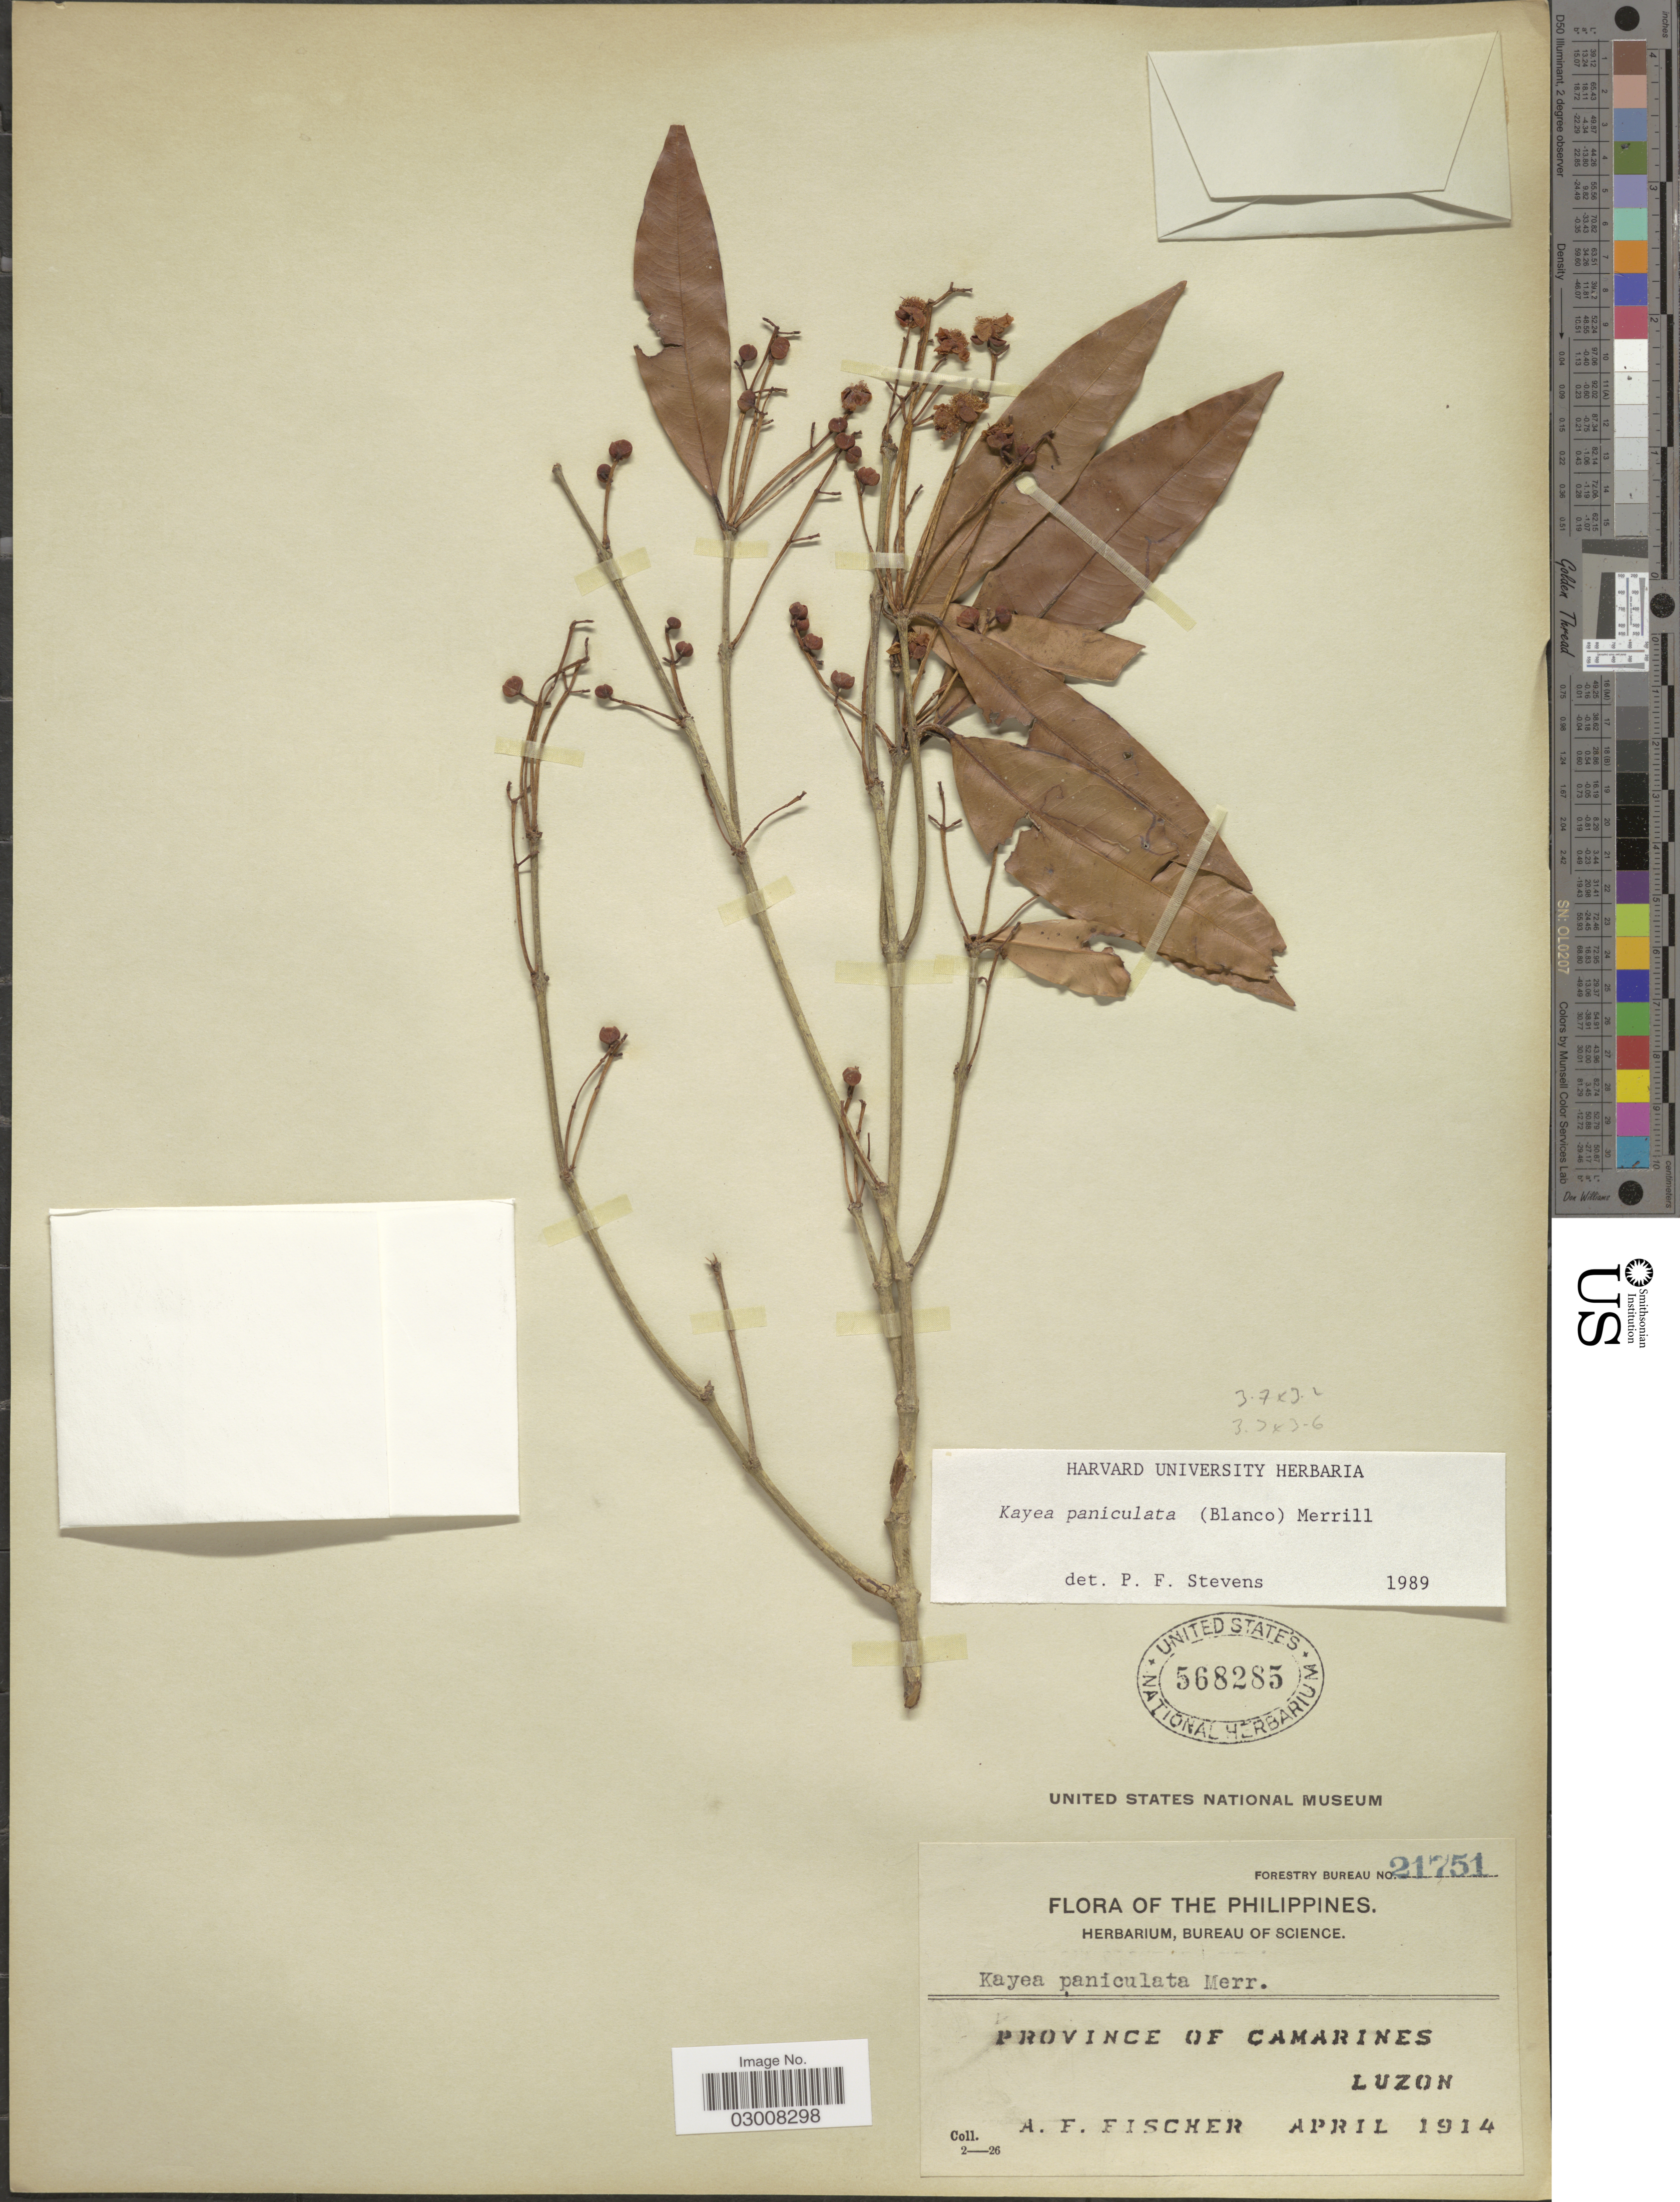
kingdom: Plantae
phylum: Tracheophyta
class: Magnoliopsida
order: Malpighiales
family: Calophyllaceae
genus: Kayea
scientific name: Kayea paniculata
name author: (Blanco) Merr.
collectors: A. F. Fischer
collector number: Forestry Bureau 21751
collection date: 1914-04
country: Philippines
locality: Province of Camarines, Luzon.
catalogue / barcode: US 568285